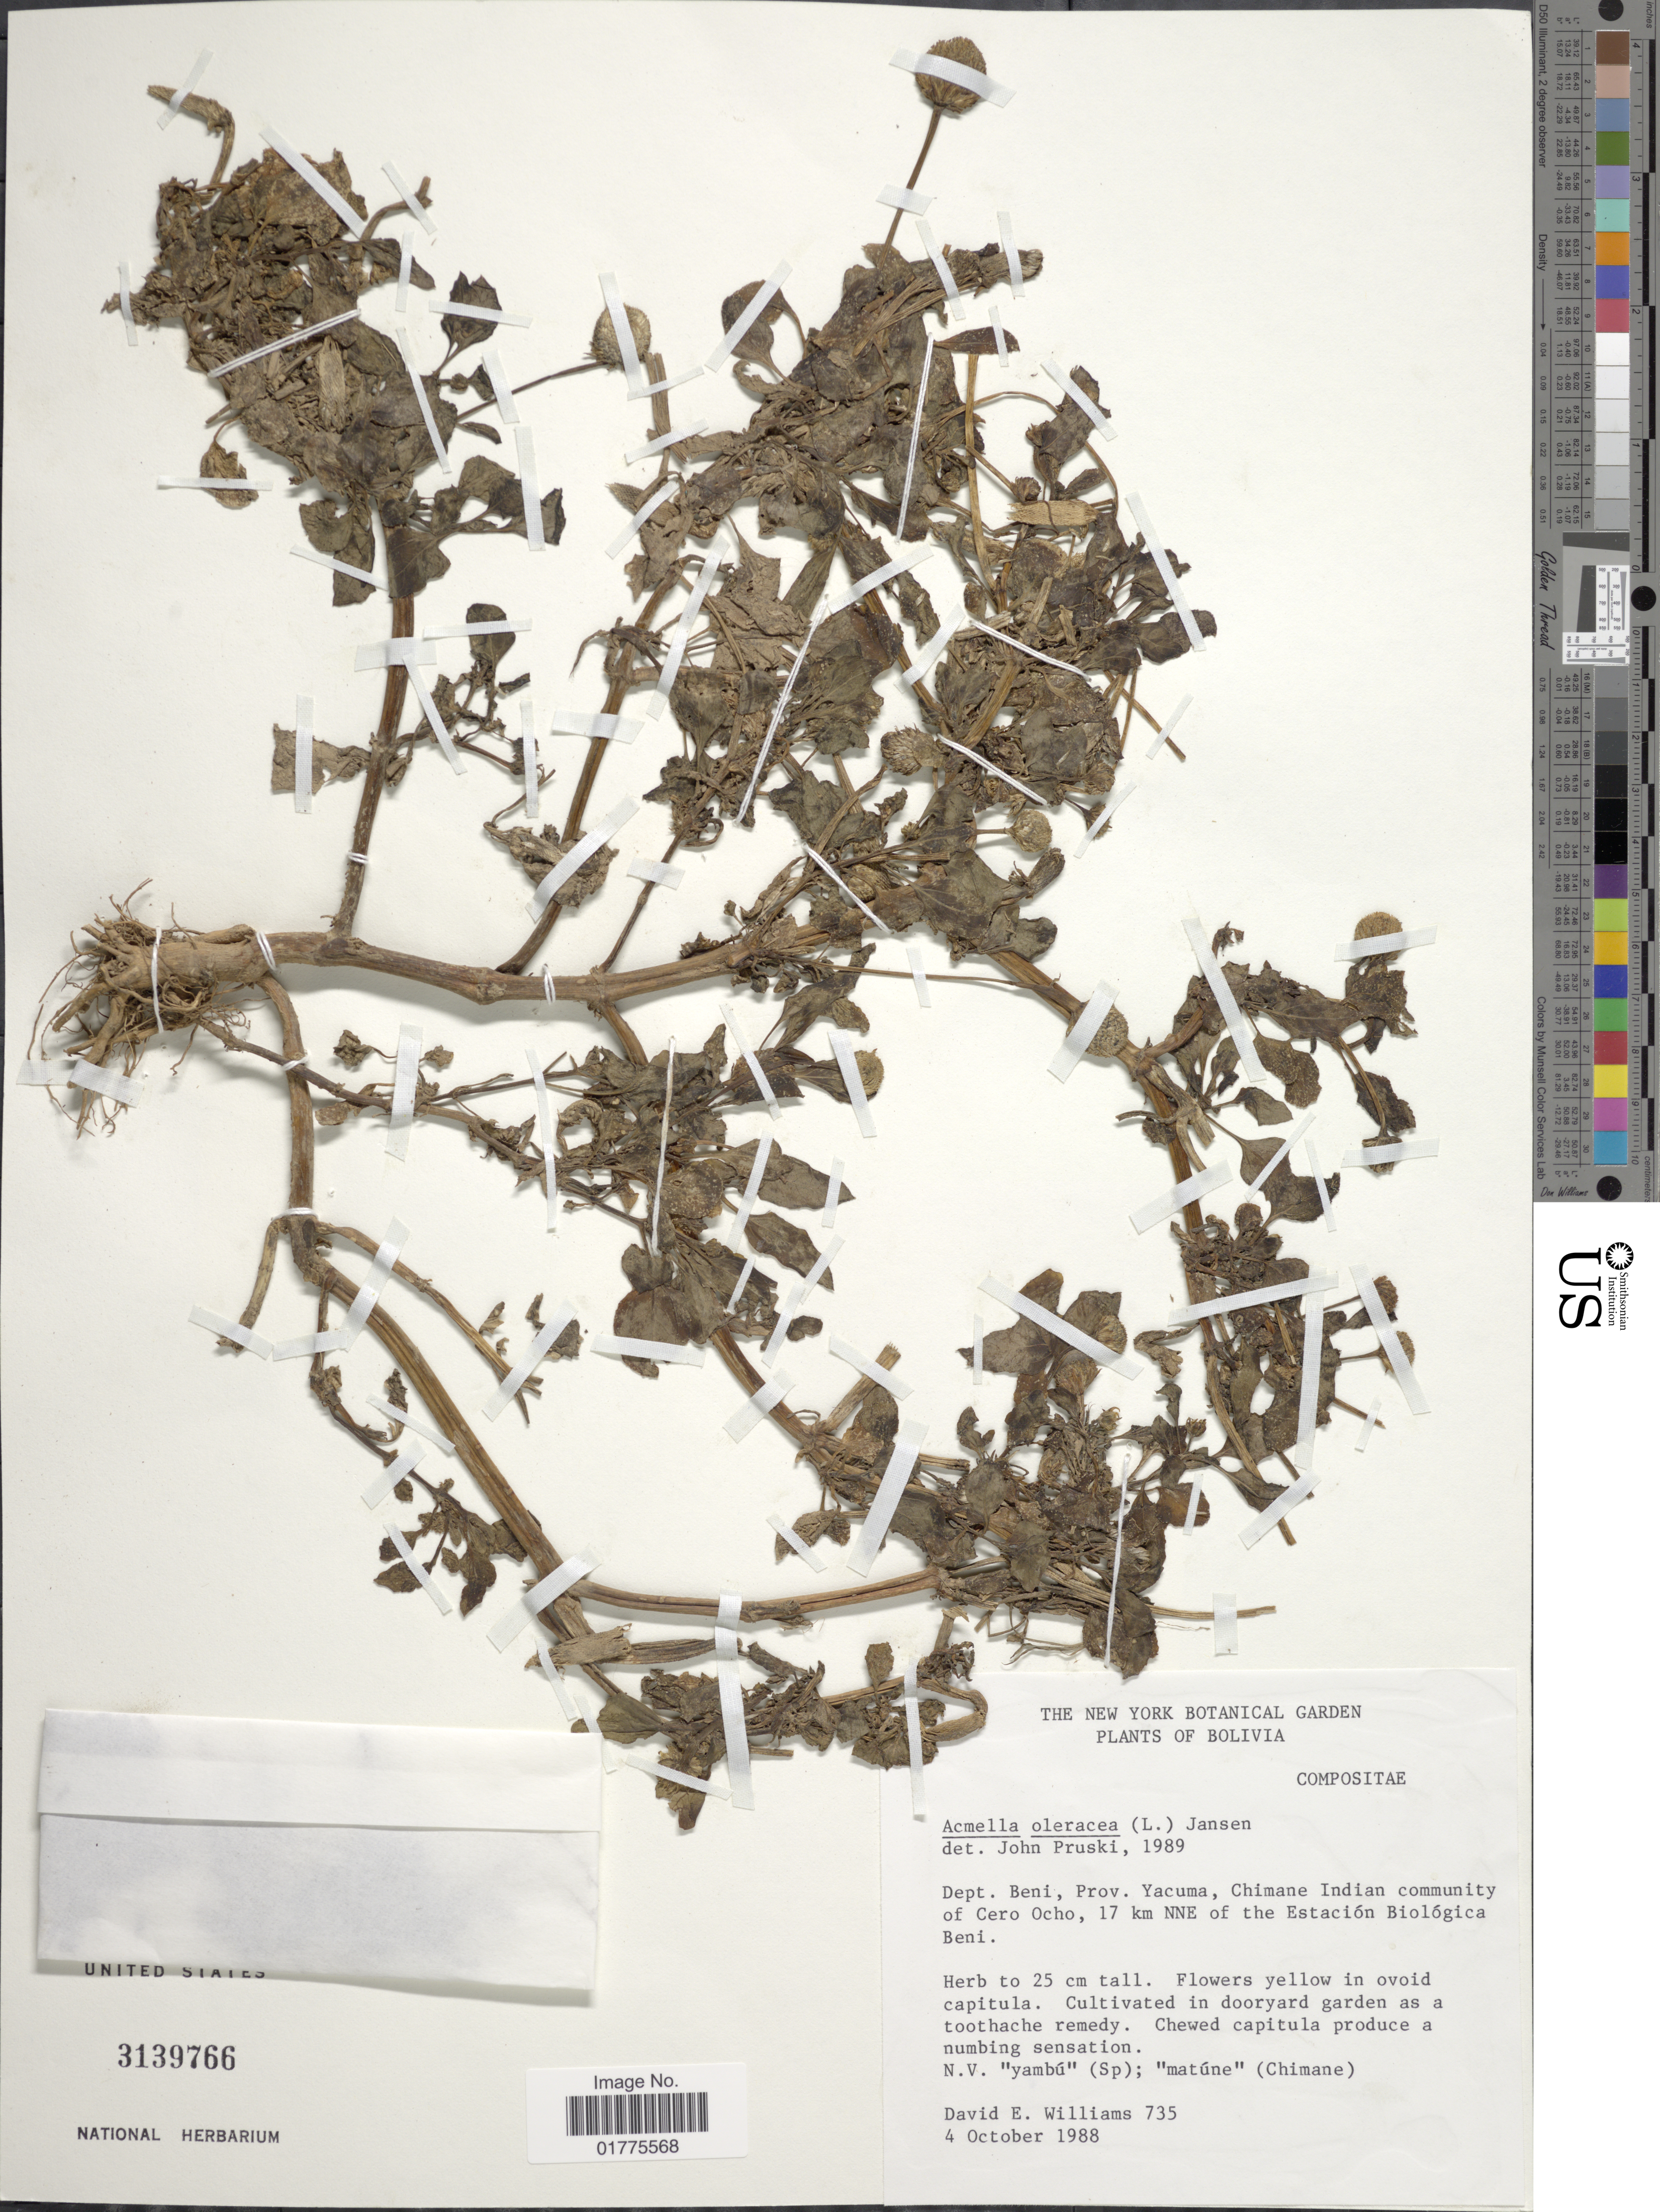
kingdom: Plantae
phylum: Tracheophyta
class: Magnoliopsida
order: Asterales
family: Asteraceae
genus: Acmella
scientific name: Acmella oleracea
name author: (L.) R.K. Jansen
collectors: D. E. Williams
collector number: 735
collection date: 1988-10-04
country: Bolivia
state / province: Beni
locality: Prov. Yacuma, Chimane Indian community of Cero Ocho, 17 km NNE of the Estacion Biologica Beni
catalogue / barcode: US 3139766